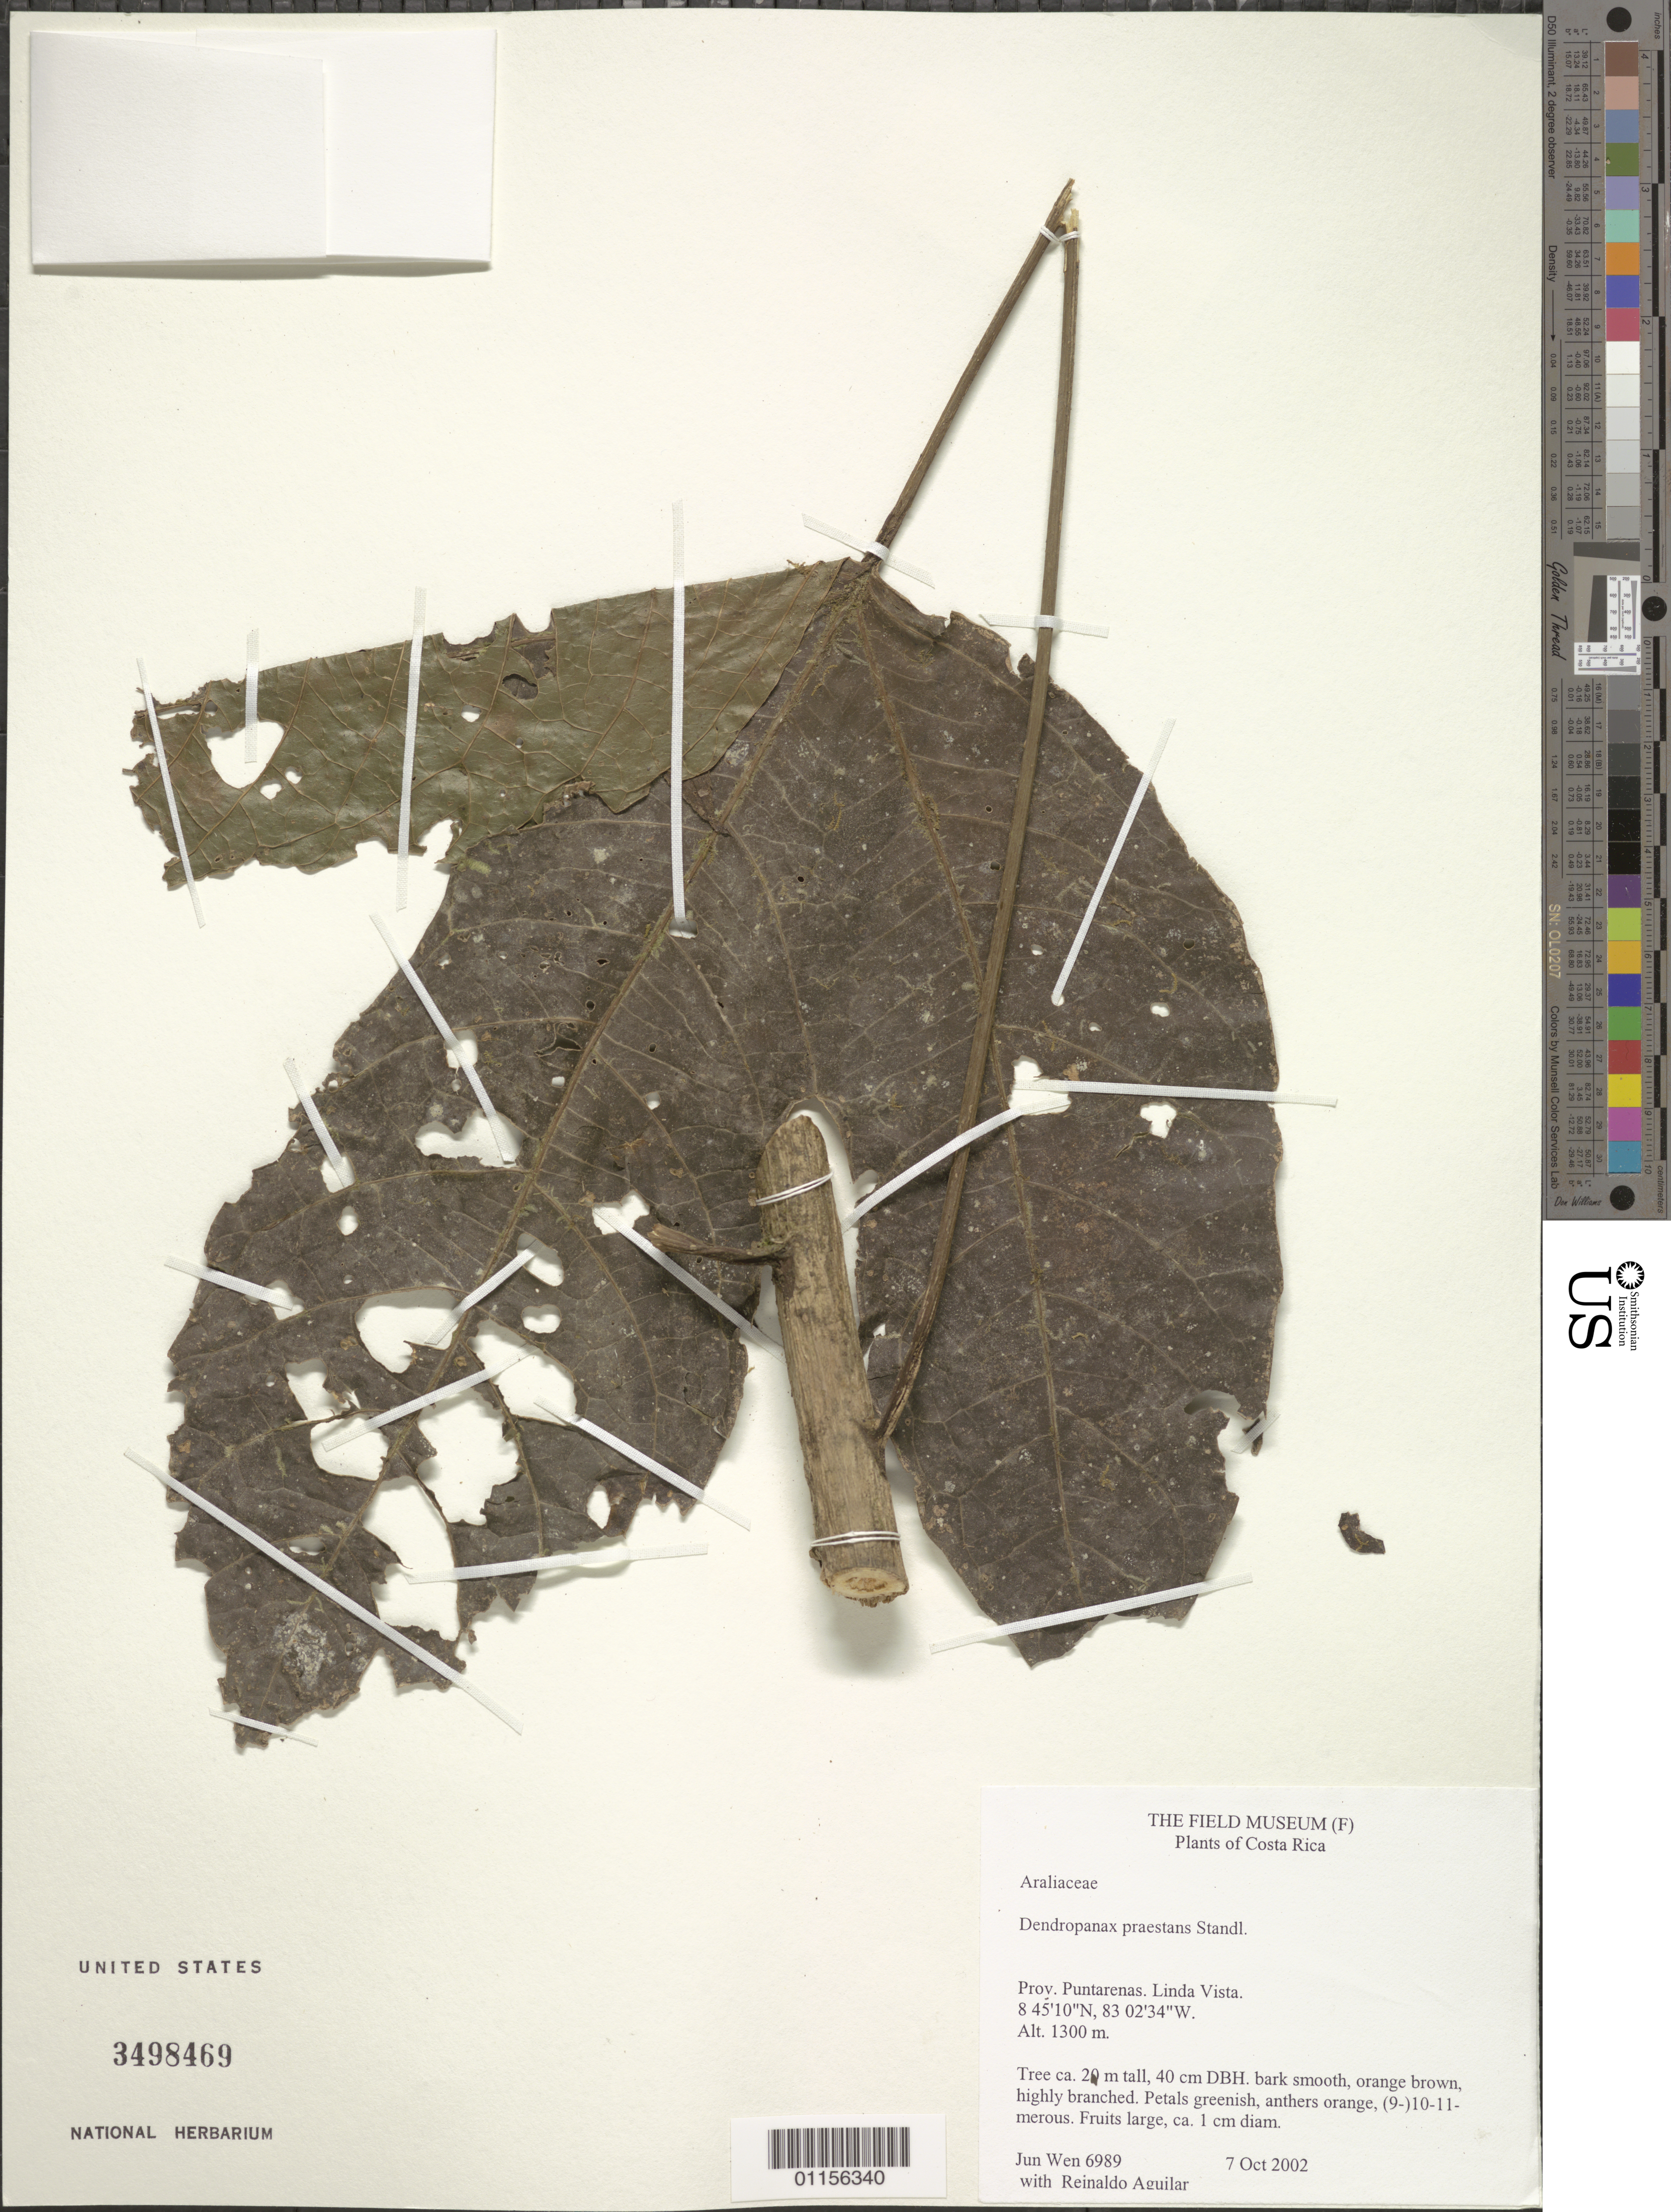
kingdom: Plantae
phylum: Tracheophyta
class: Magnoliopsida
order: Apiales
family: Araliaceae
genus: Dendropanax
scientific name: Dendropanax praestans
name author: Standl.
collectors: J. Wen & R. Aguilar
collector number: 6989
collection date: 2002-10-07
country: Costa Rica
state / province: Puntarenas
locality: Linda Vista.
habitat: Tree.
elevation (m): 1300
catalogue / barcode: US 3498469